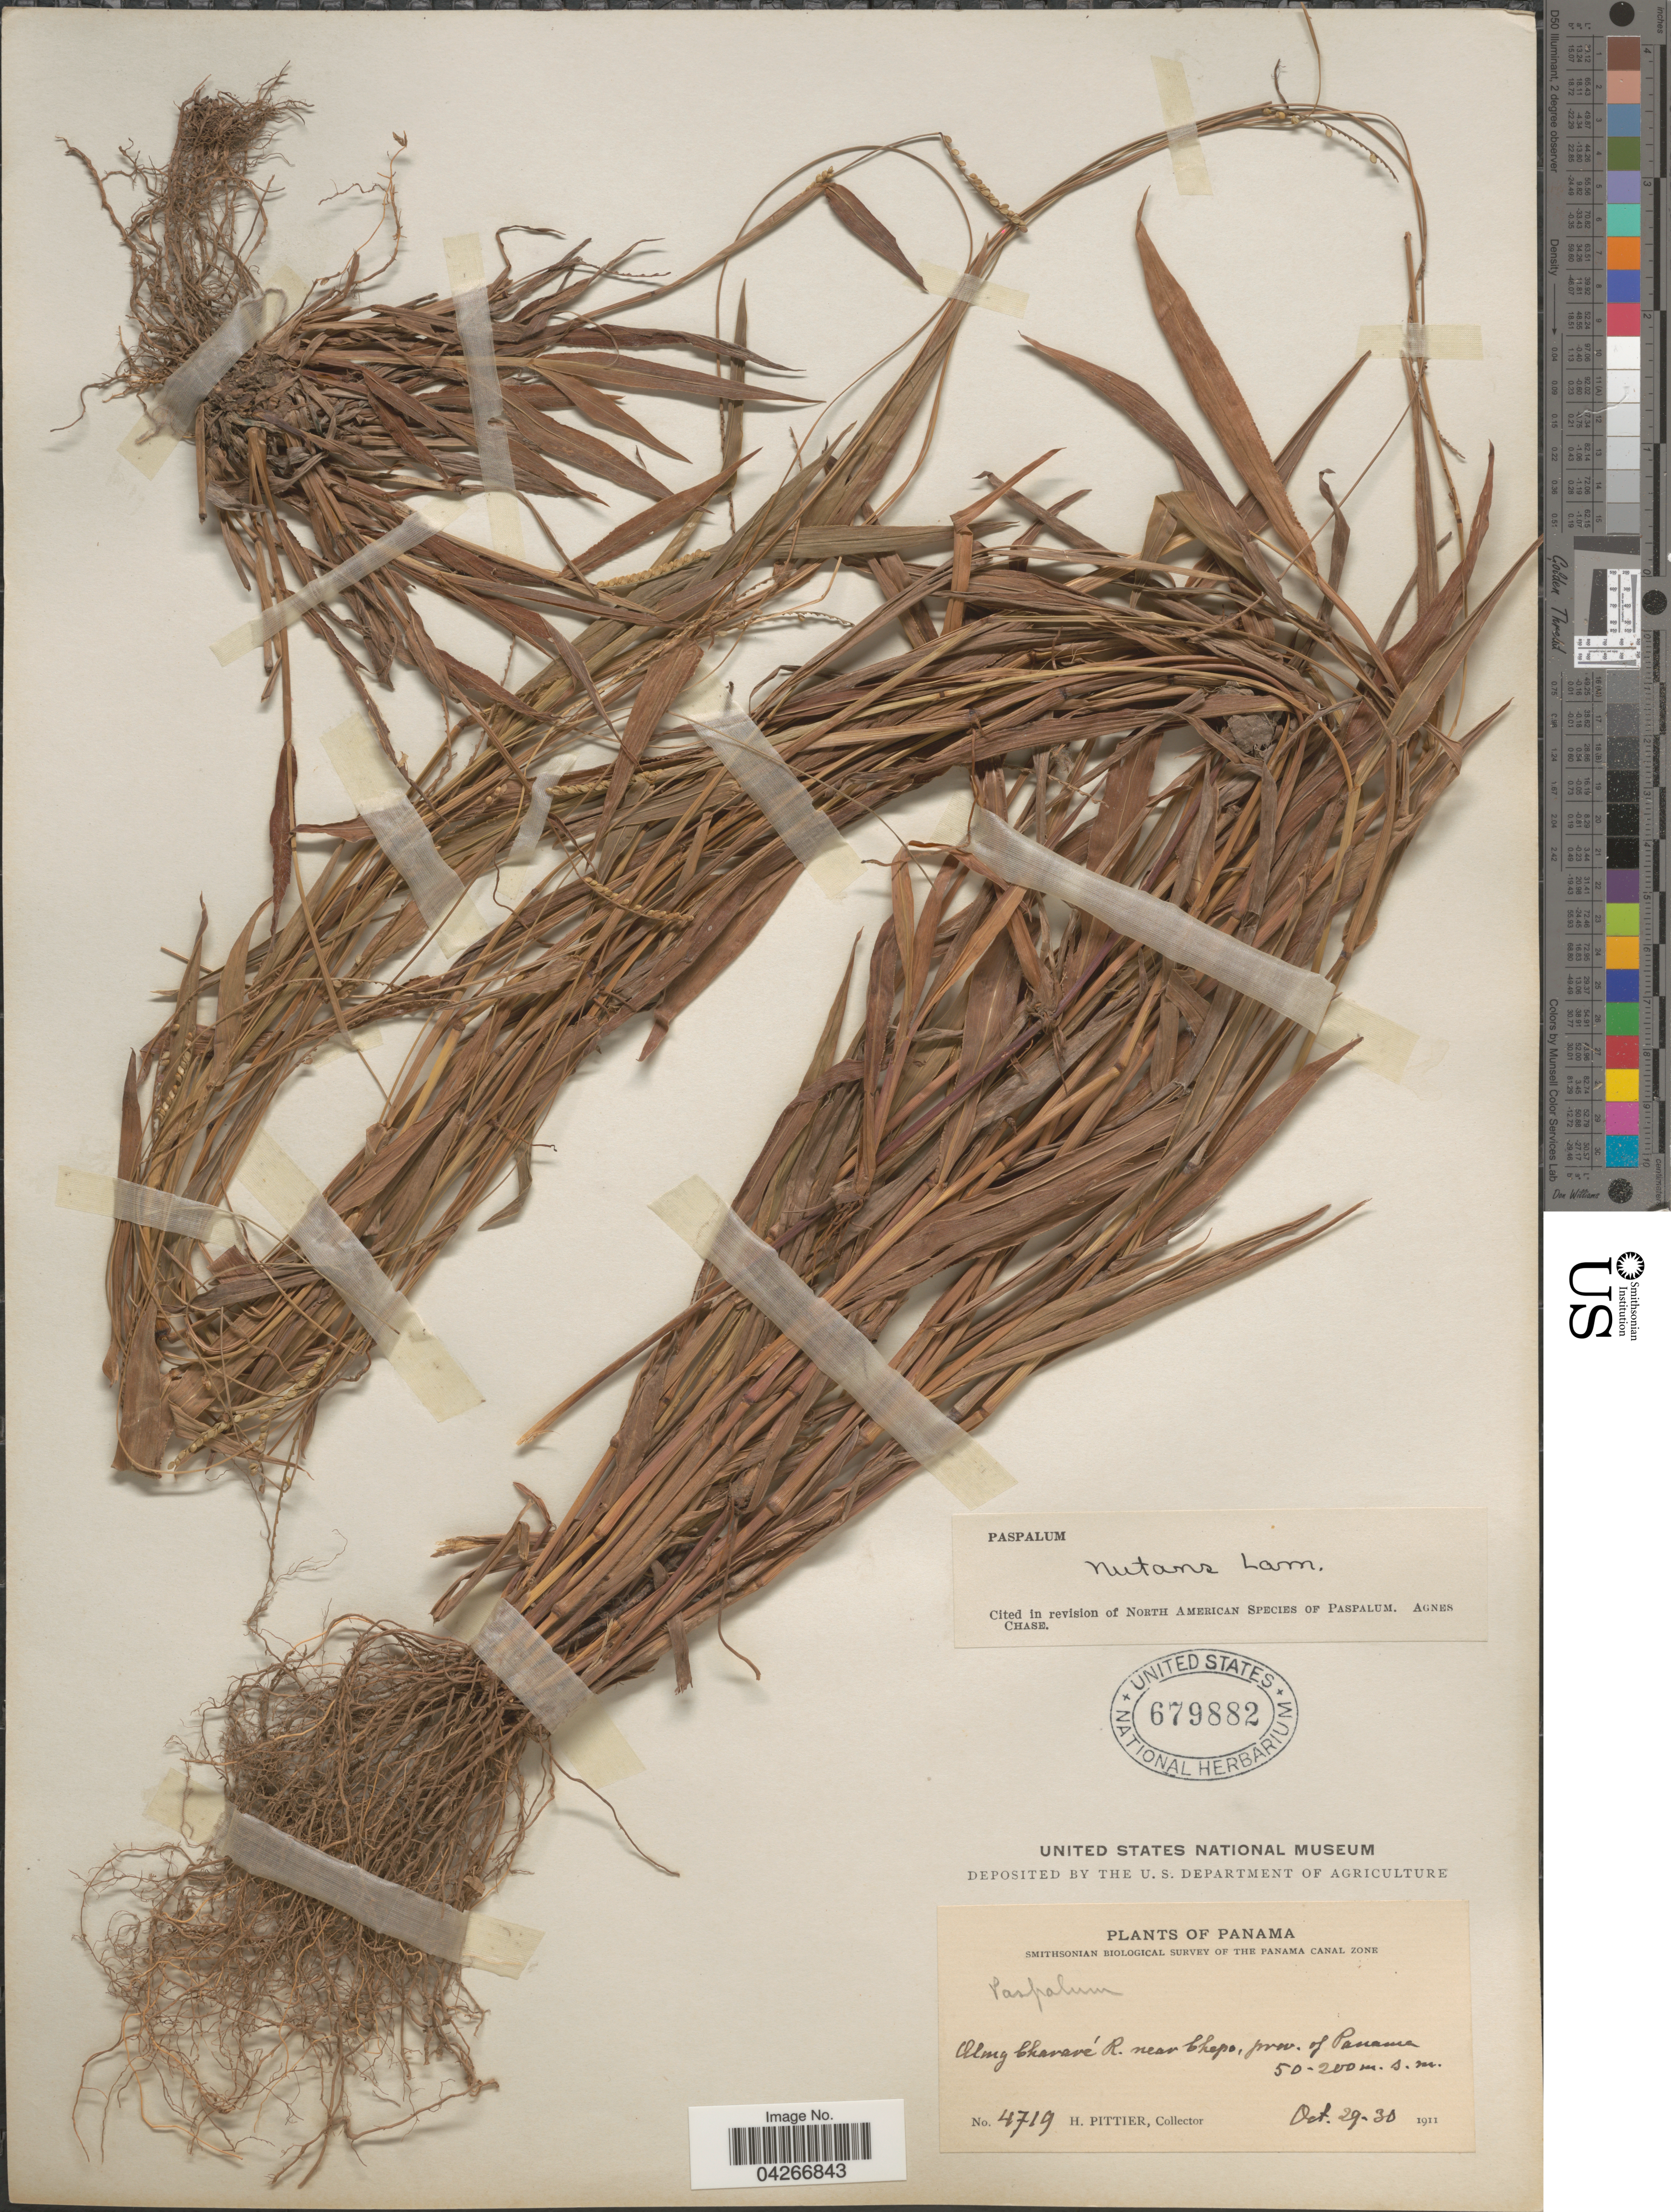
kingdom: Plantae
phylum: Tracheophyta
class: Liliopsida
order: Poales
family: Poaceae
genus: Paspalum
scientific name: Paspalum nutans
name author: Lam.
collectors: H. F. Pittier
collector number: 4719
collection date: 1911-10-29/1911-10-30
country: Panama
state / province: Panamá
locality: Smithsonian Biological Survey of the Panama Canal Zone. Along charavé R. near Chapo.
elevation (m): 50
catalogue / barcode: US 679882